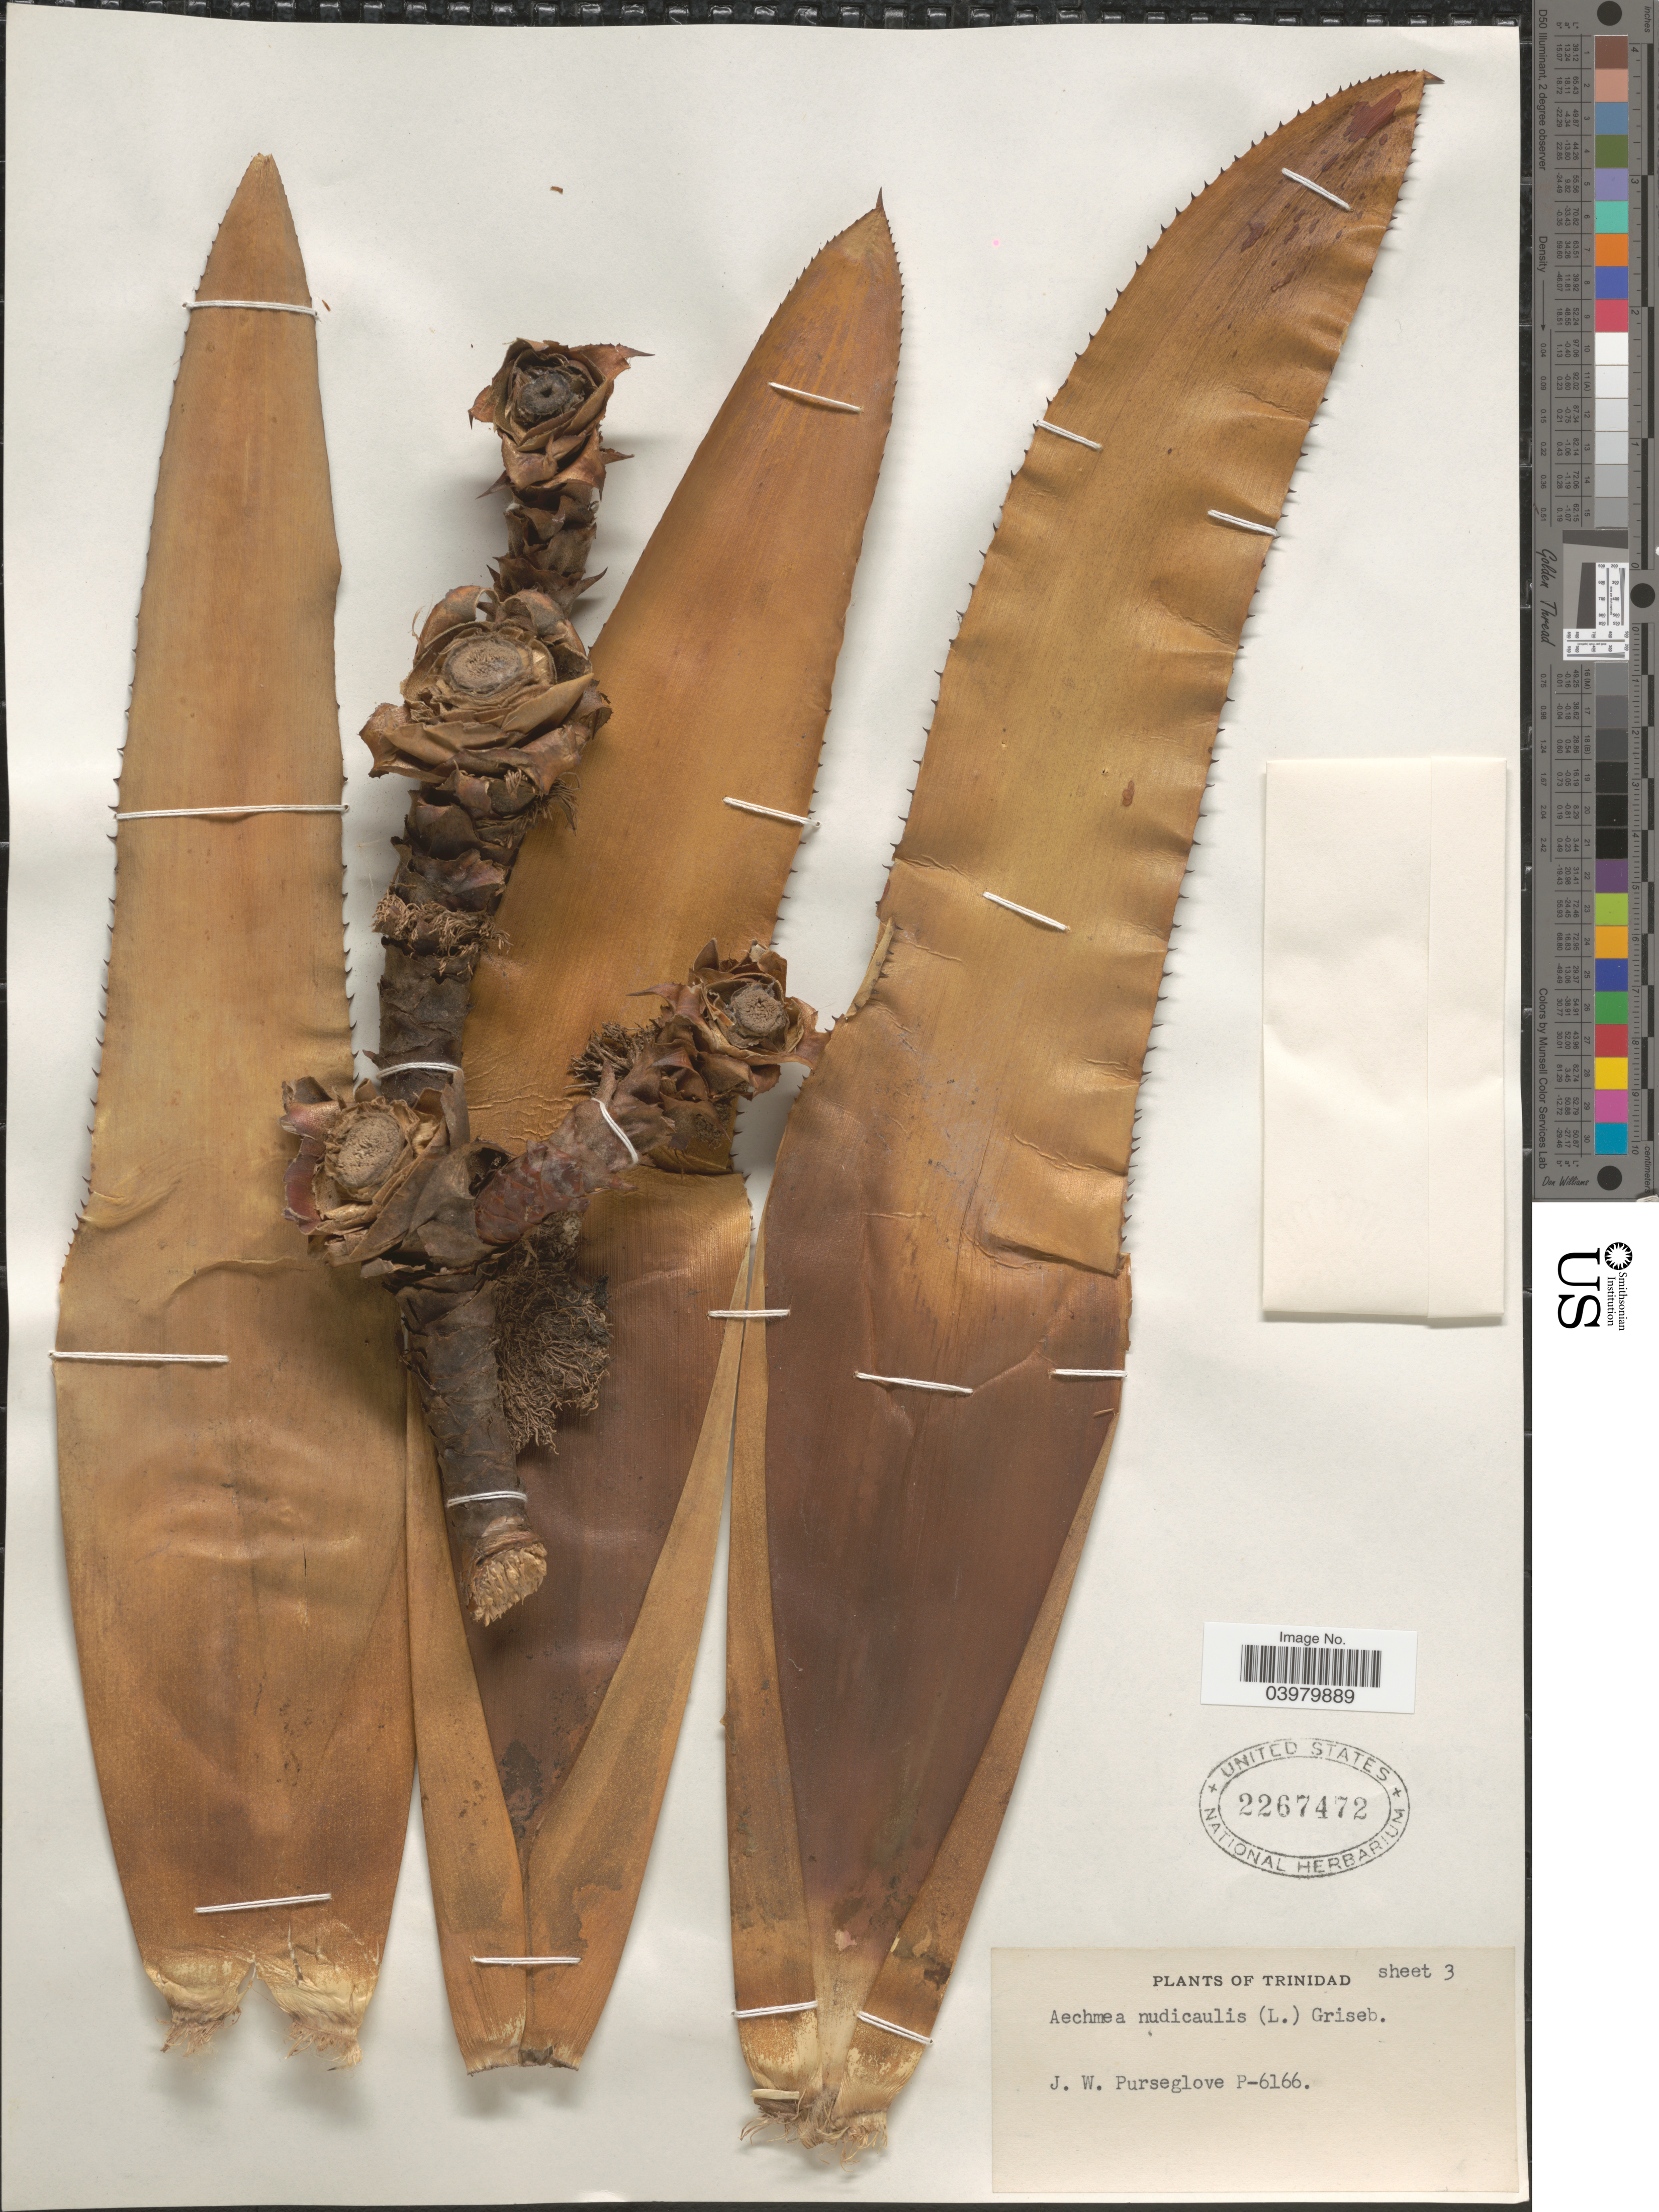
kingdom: Plantae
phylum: Tracheophyta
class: Liliopsida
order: Poales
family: Bromeliaceae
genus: Aechmea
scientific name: Aechmea nudicaulis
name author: (L.) Griseb.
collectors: J. Purseglove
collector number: P-6166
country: Trinidad and Tobago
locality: Trinidad.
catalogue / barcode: US 2267472